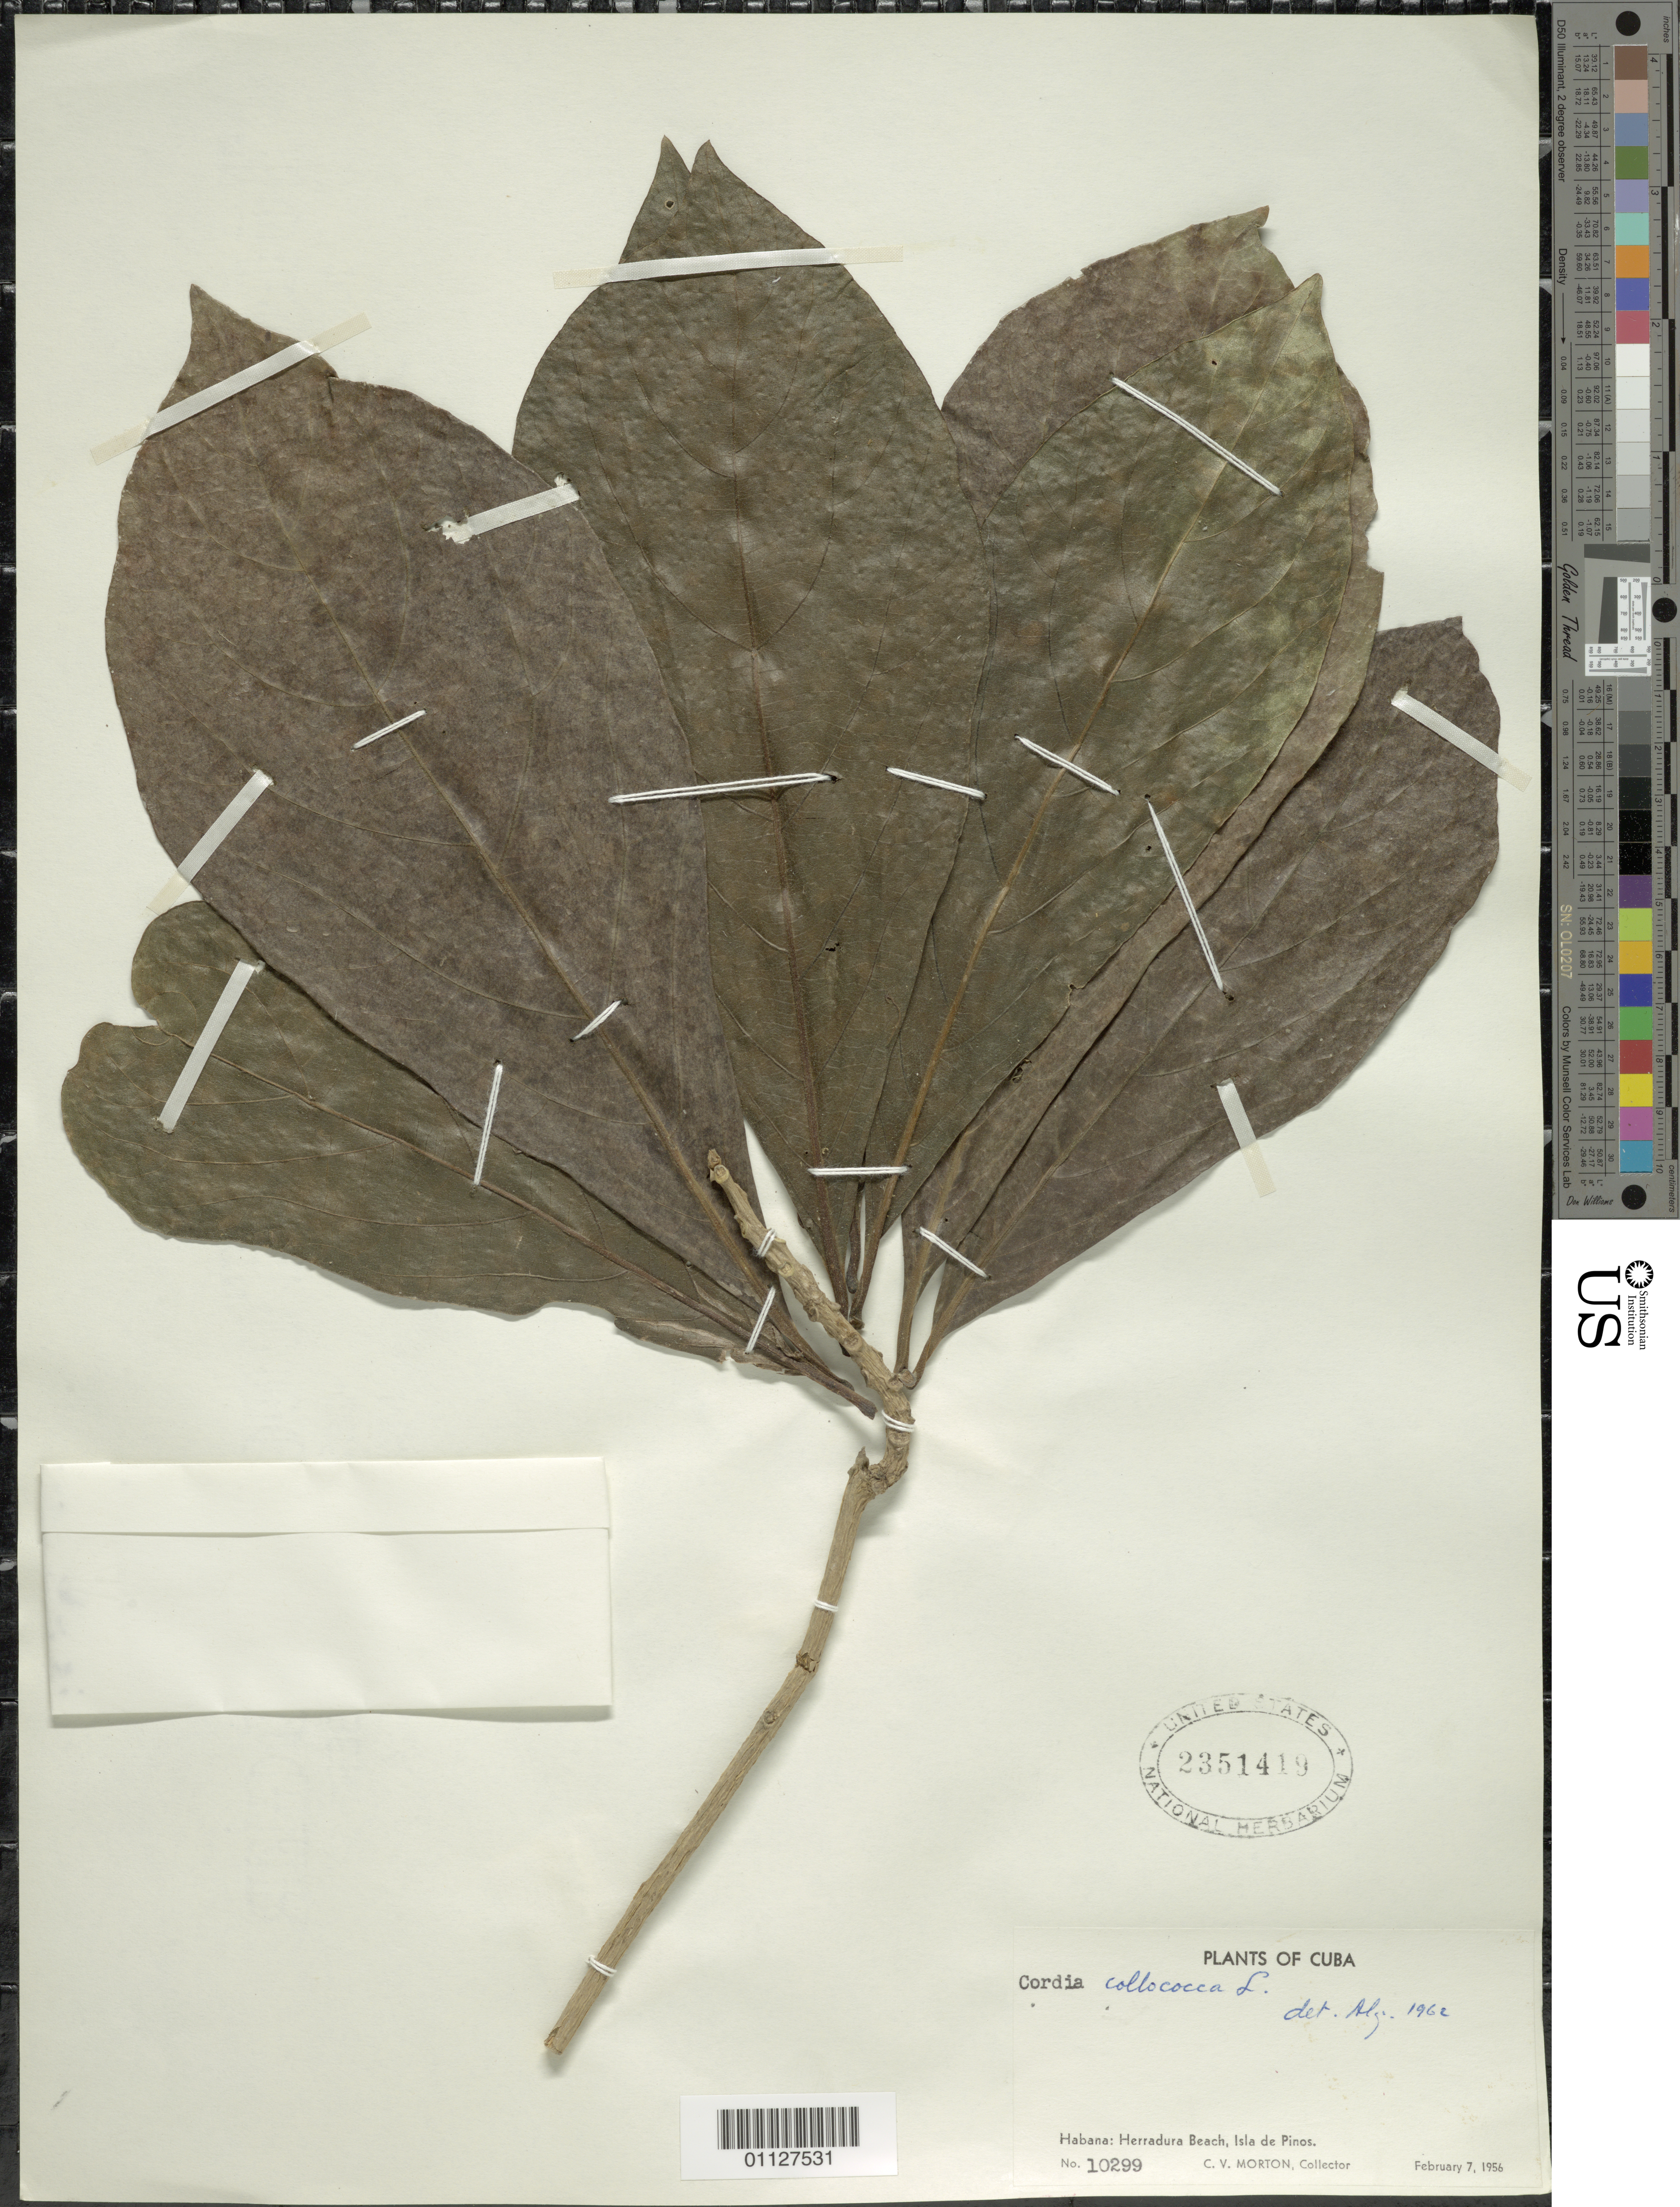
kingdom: Plantae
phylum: Tracheophyta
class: Magnoliopsida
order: Boraginales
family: Cordiaceae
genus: Cordia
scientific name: Cordia collococca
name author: L.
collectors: C. V. Morton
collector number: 10299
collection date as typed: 07 Feb 1956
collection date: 1956-02-07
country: Cuba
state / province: Isla de La Juventud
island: Isla de la Juventud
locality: Herradura Beach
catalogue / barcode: US 2351419